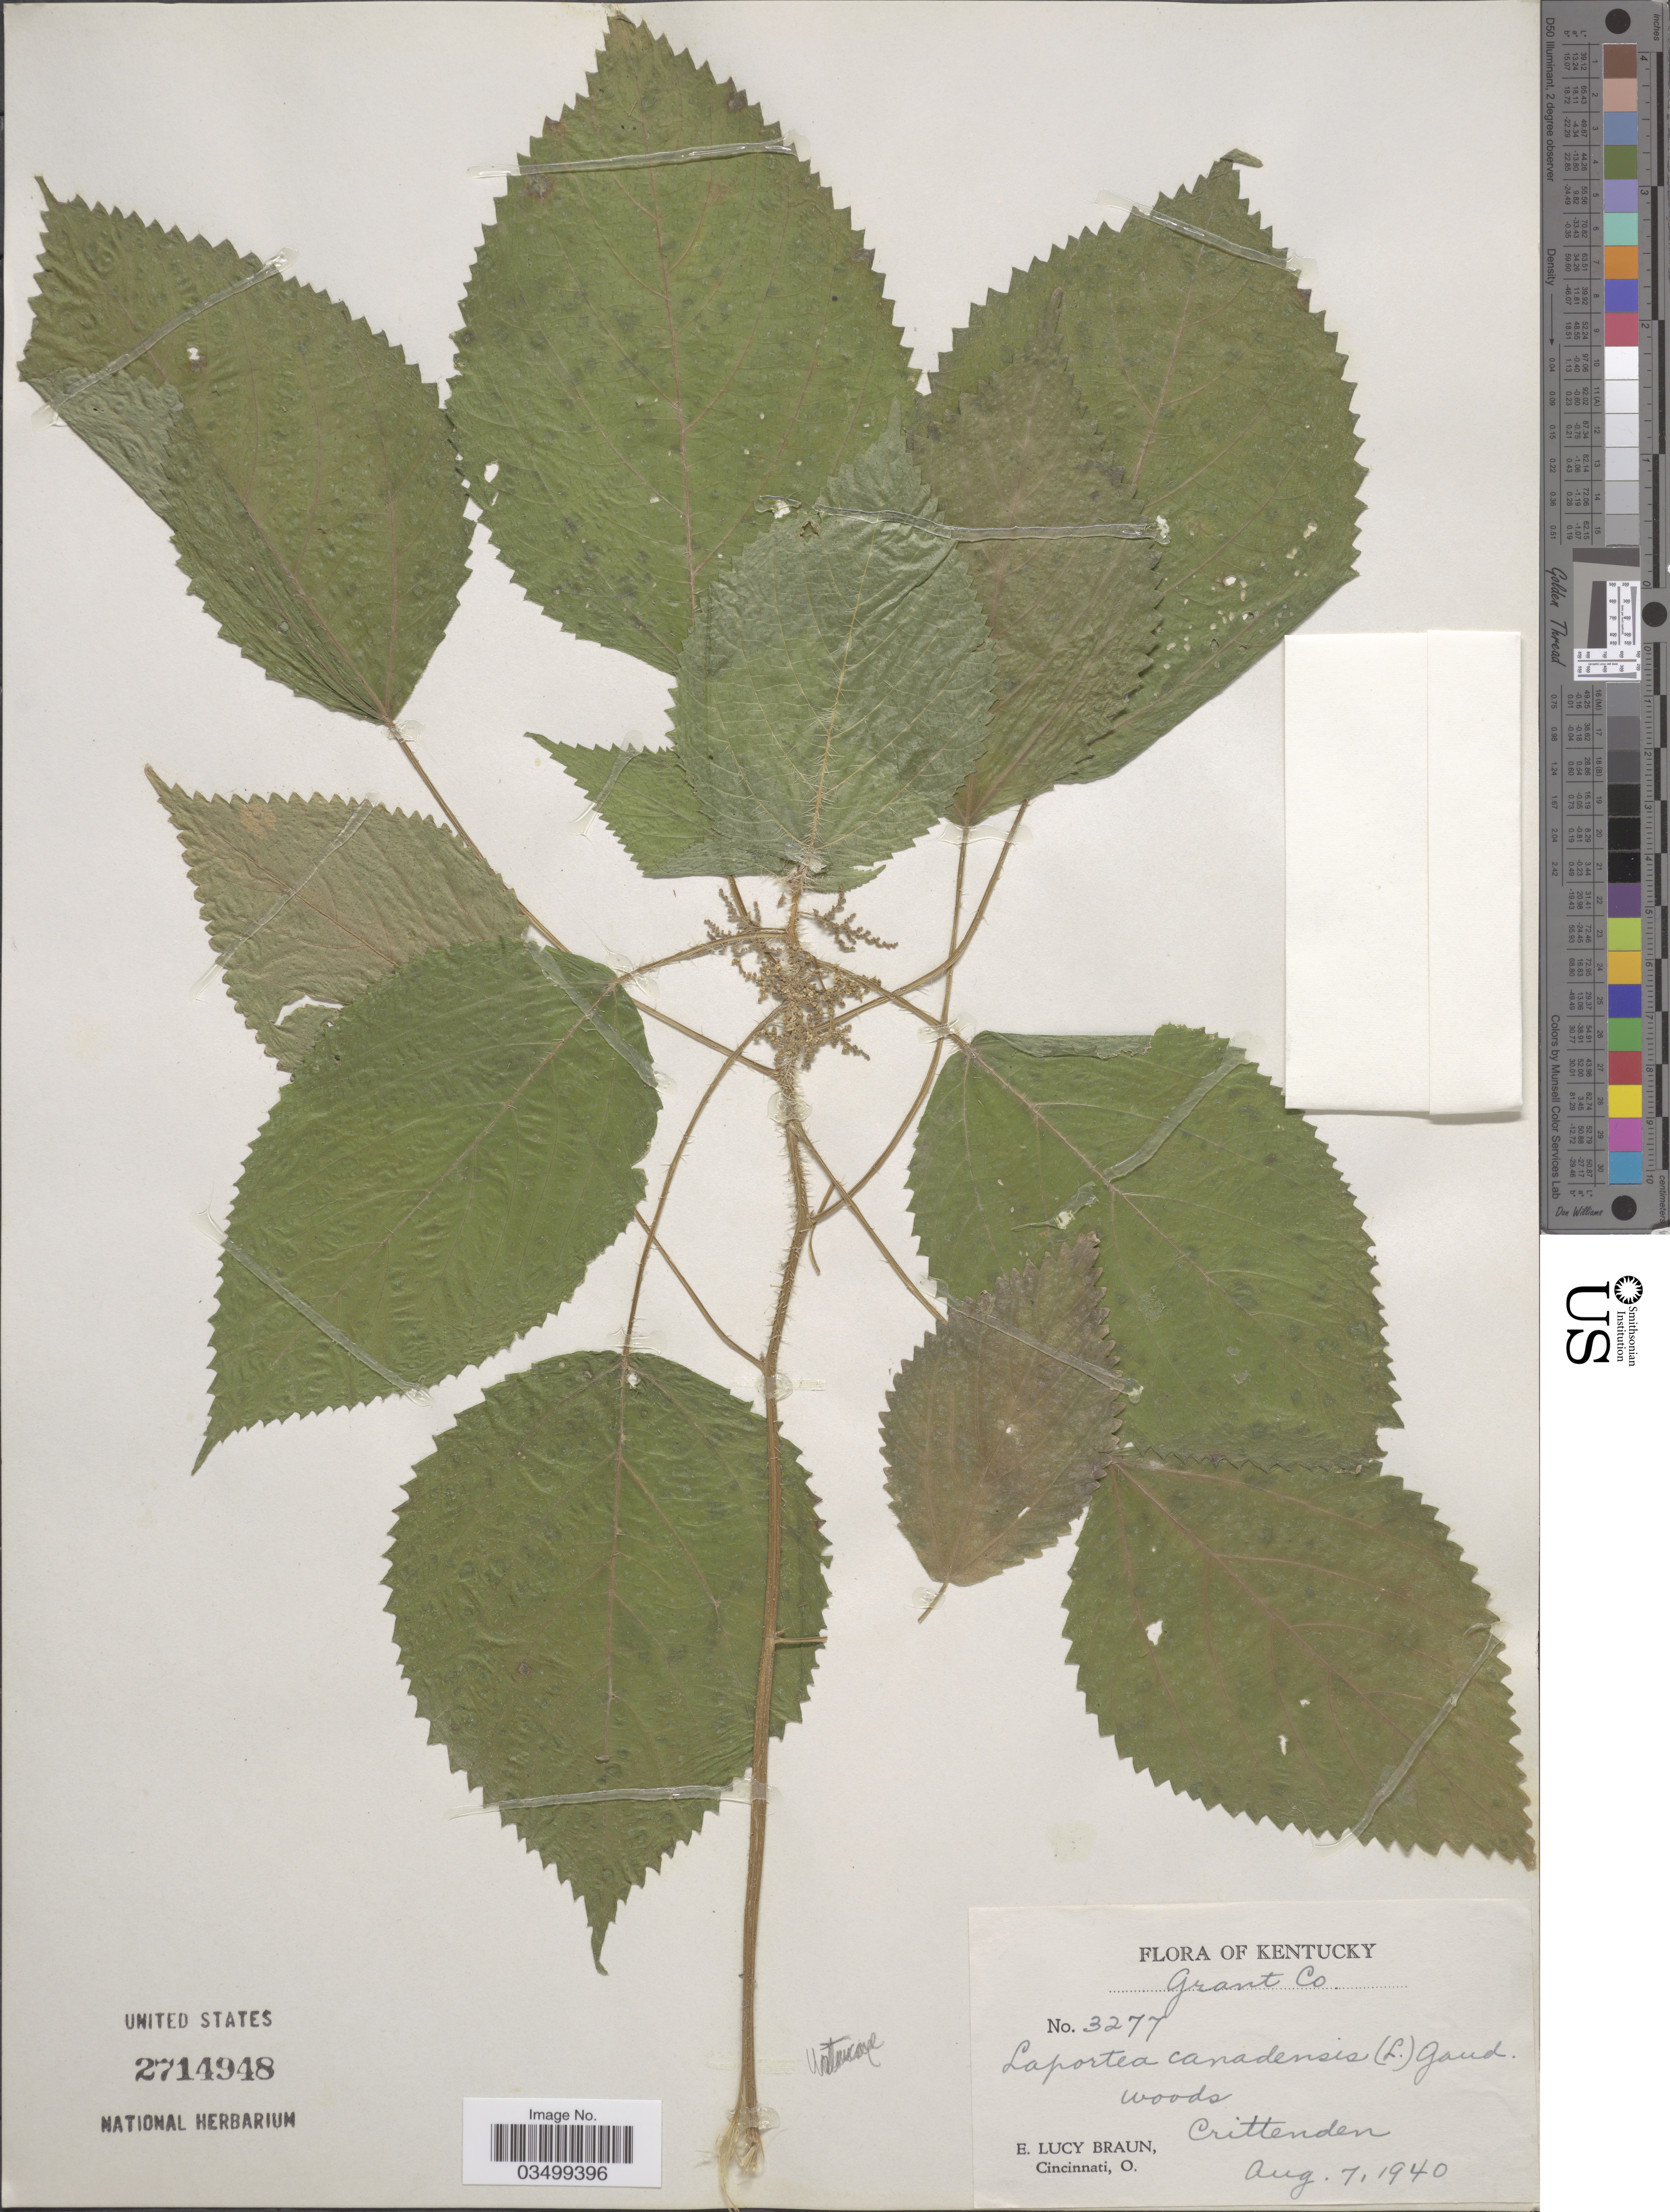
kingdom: Plantae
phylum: Tracheophyta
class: Magnoliopsida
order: Rosales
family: Urticaceae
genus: Laportea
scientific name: Laportea canadensis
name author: (L.) Wedd.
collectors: E. L. Braun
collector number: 3277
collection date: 1940-08-07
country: United States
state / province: Kentucky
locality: Grant Co. Crittenden.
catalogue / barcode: US 2714948